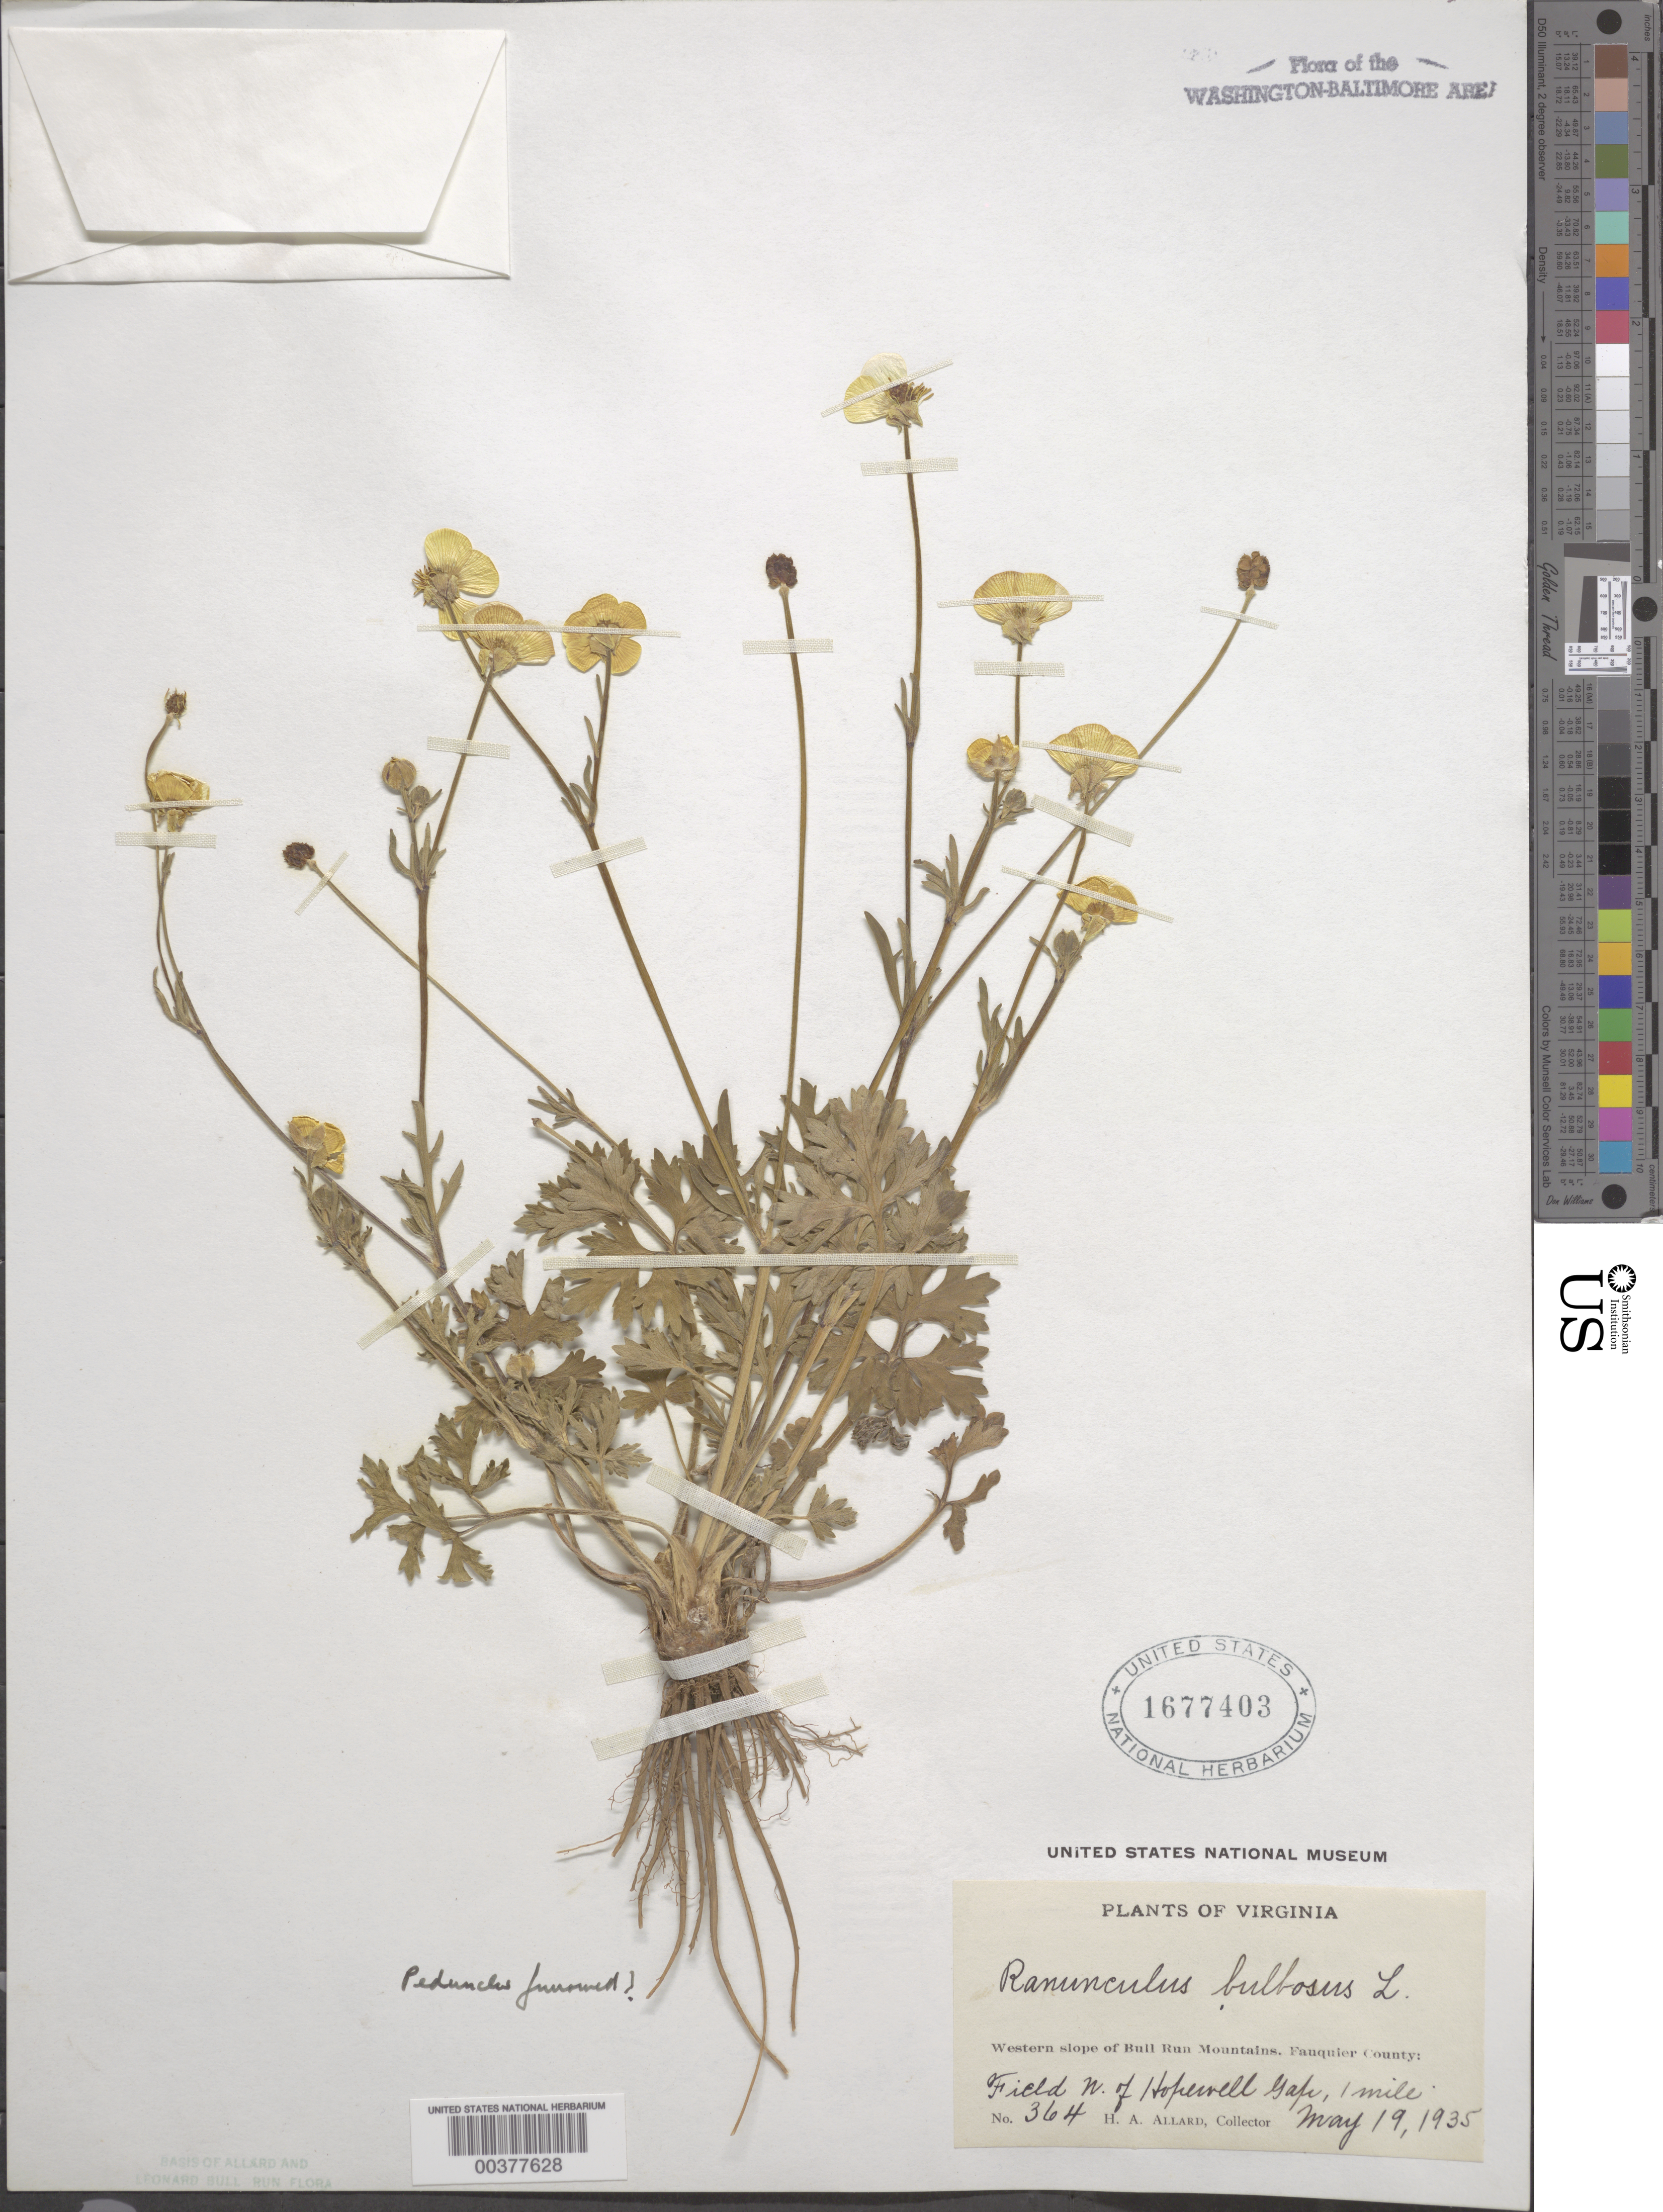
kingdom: Plantae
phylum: Tracheophyta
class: Magnoliopsida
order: Ranunculales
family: Ranunculaceae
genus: Ranunculus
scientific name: Ranunculus bulbosus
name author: L.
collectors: H. A. Allard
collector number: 364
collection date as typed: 19 May 1935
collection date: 1935-05-19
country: United States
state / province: Virginia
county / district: Fauquier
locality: North of Hopewell Gap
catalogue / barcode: US 1677403